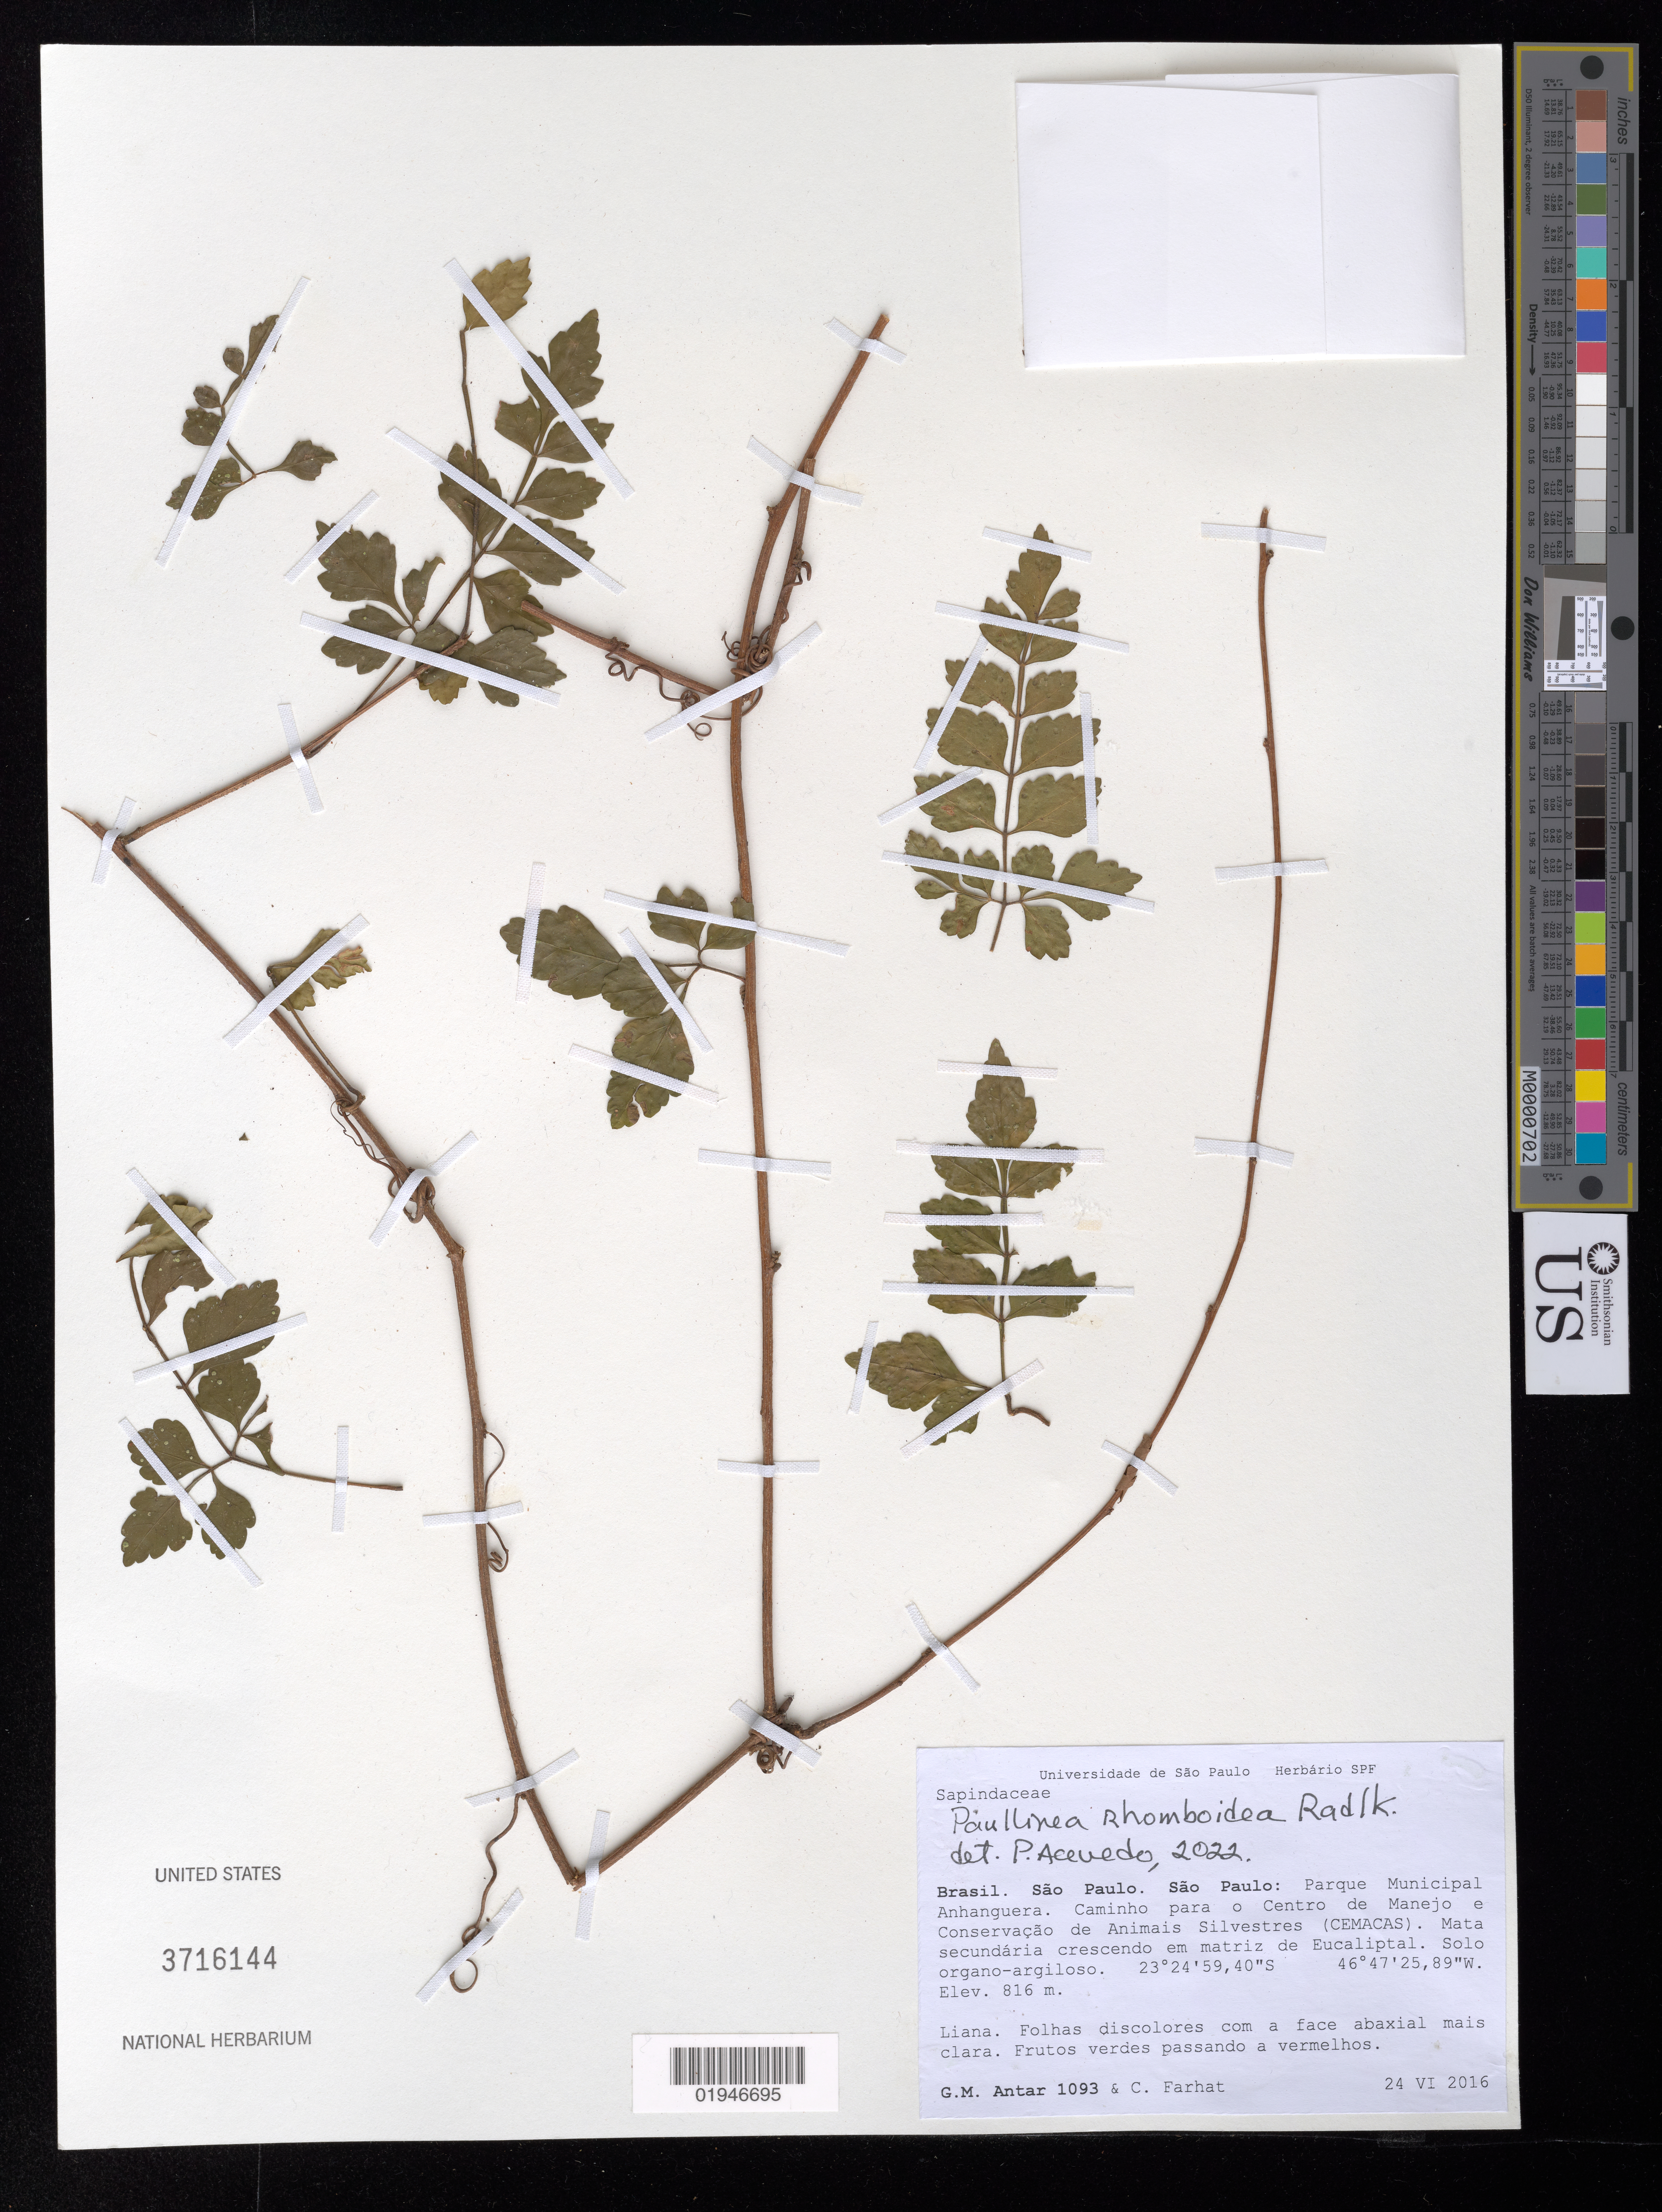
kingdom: Plantae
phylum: Tracheophyta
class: Magnoliopsida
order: Sapindales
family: Sapindaceae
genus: Paullinia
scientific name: Paullinia rhomboidea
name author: Radlk.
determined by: Acevedo-Rodríguez, P., (BOT), Smithsonian Institution - National Museum of Natural History (UNITED STATES)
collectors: G. M. Antar & C. Farhat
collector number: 1093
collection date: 2016-06-24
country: Brazil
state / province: São Paulo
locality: Parque Municipal Anhanguera. Caminho para o Centro de Manejo e Conservação de Animais Silvestres (CEMACAS)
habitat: Mata secundária crescendo em matriz de Eucaliptal. Solo organo-argiloso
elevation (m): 816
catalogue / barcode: US 3716144